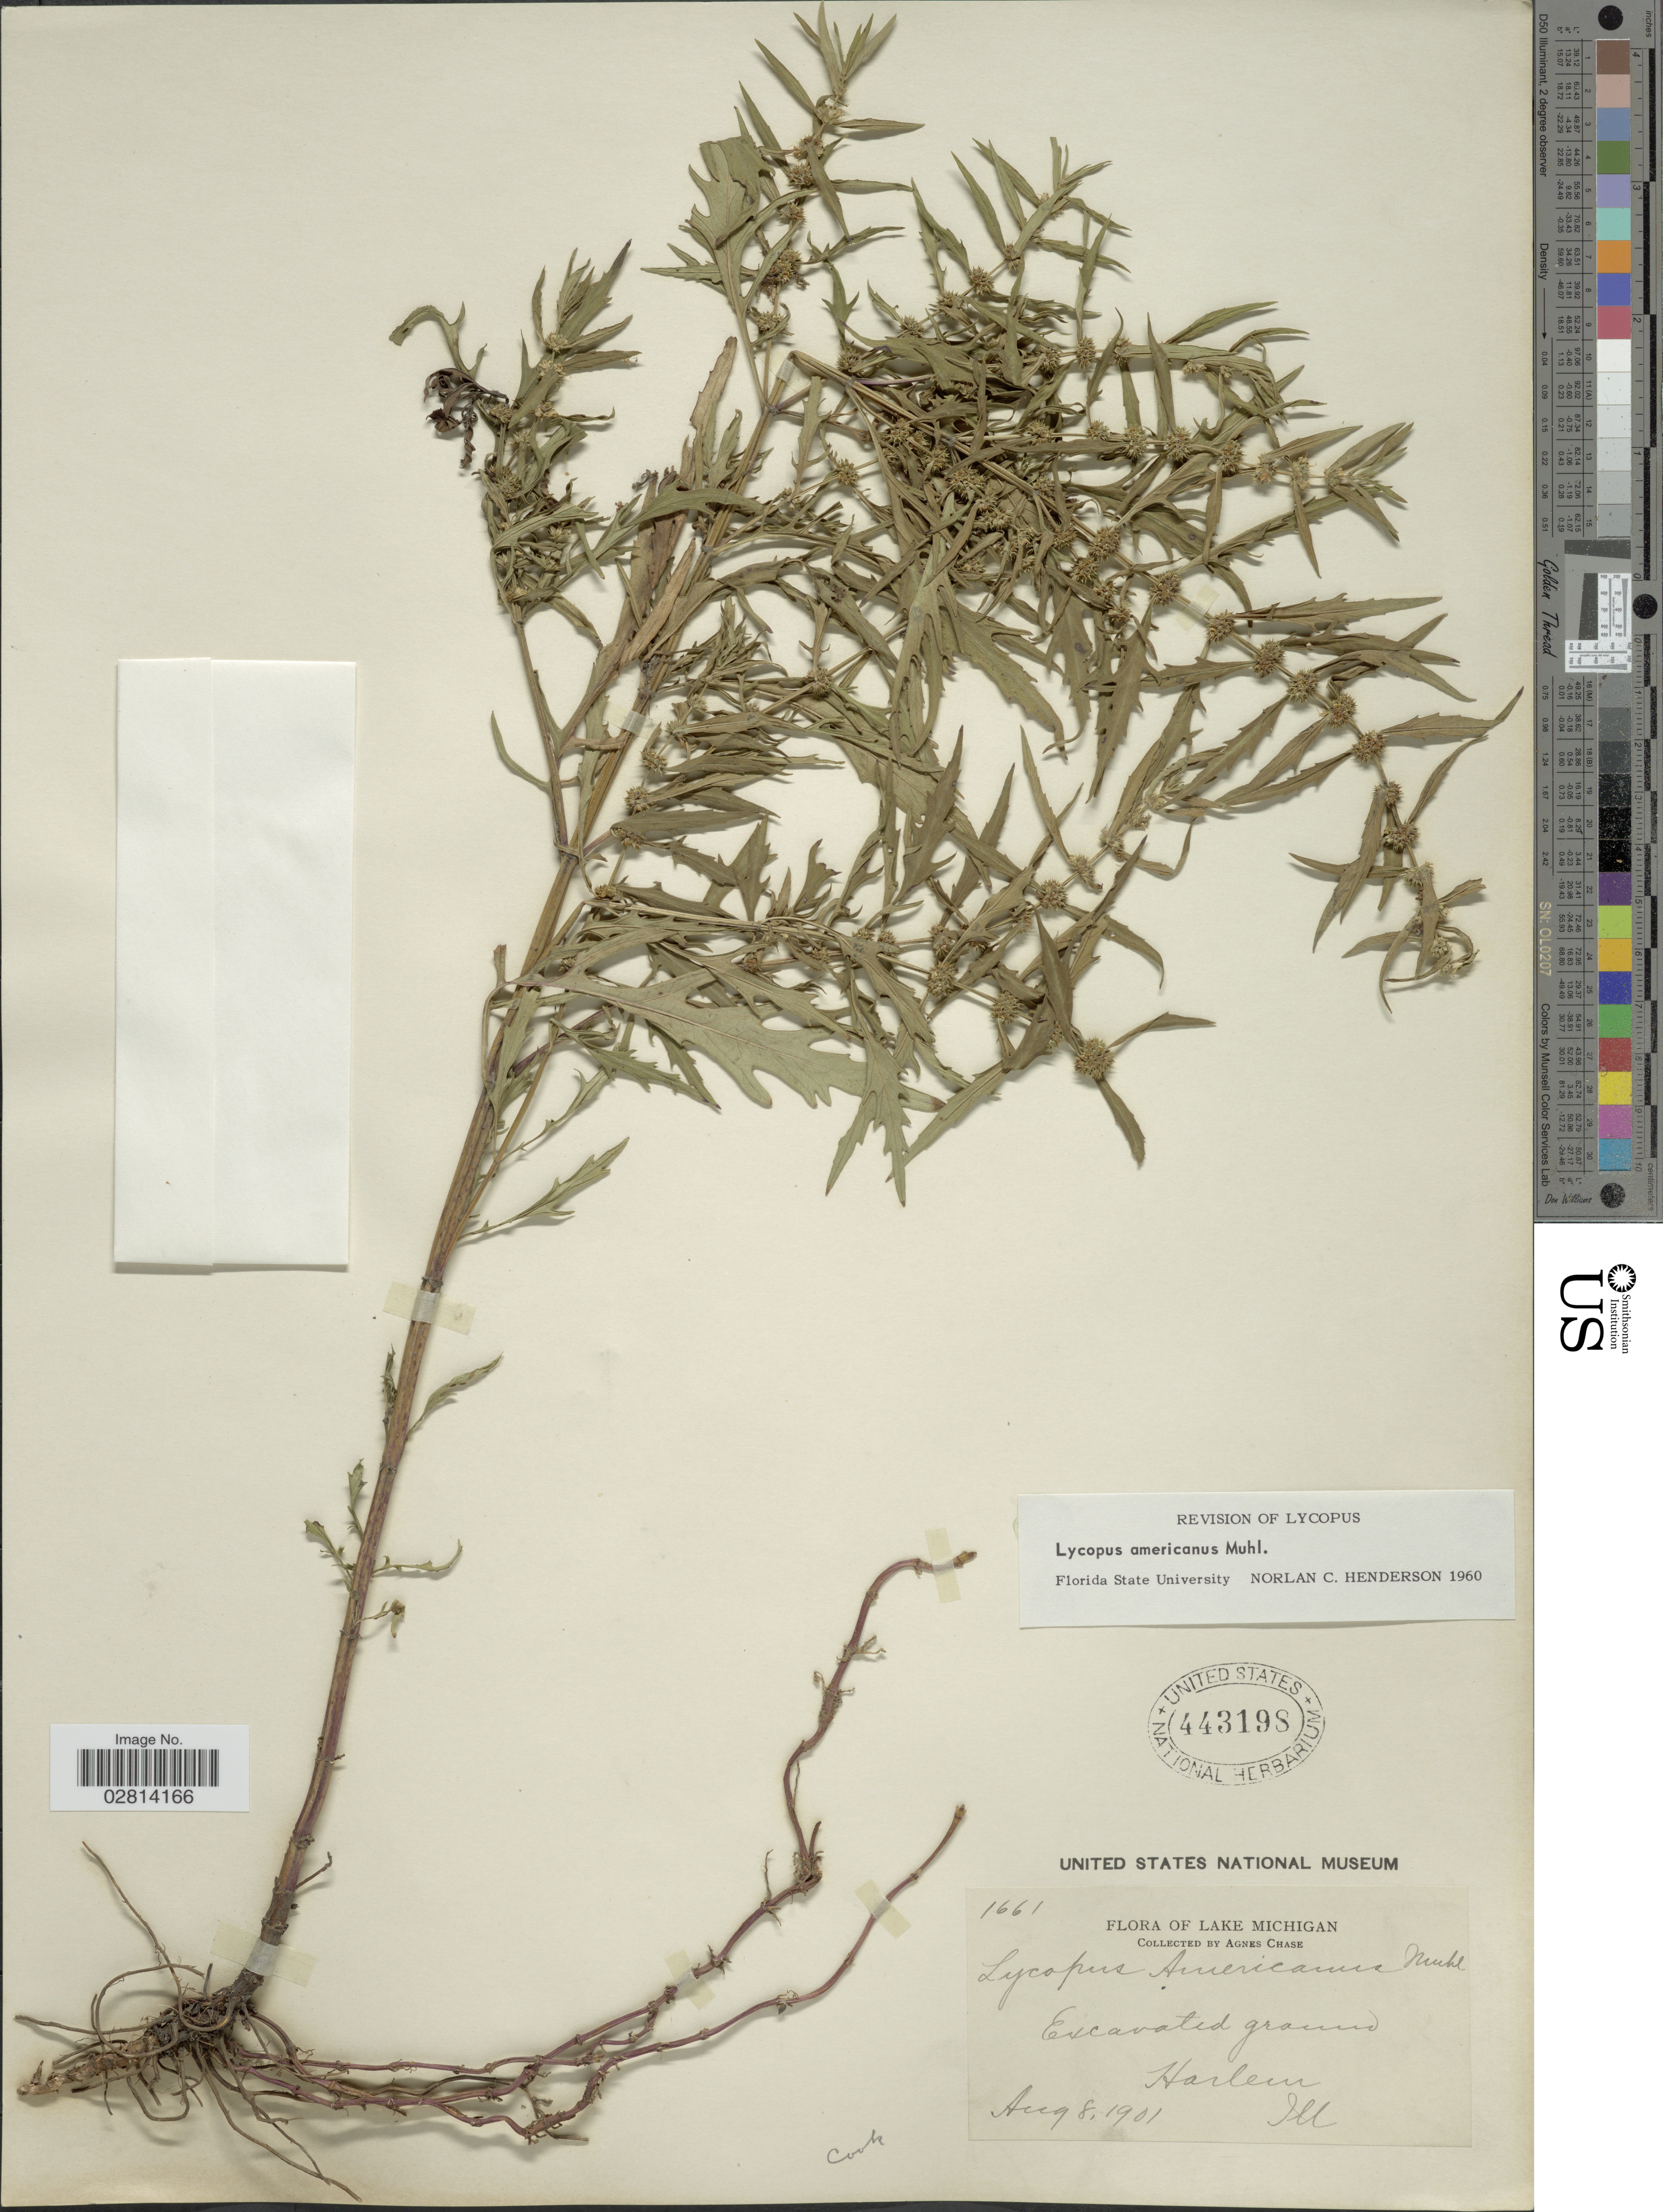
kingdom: Plantae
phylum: Tracheophyta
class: Magnoliopsida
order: Lamiales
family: Lamiaceae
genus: Lycopus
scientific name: Lycopus americanus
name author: Muhl. ex W.P.C. Barton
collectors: A. Chase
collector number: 1661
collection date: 1901-08-08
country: United States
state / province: Michigan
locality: Lake Michigan, Harlem, Cook.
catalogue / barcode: US 443198